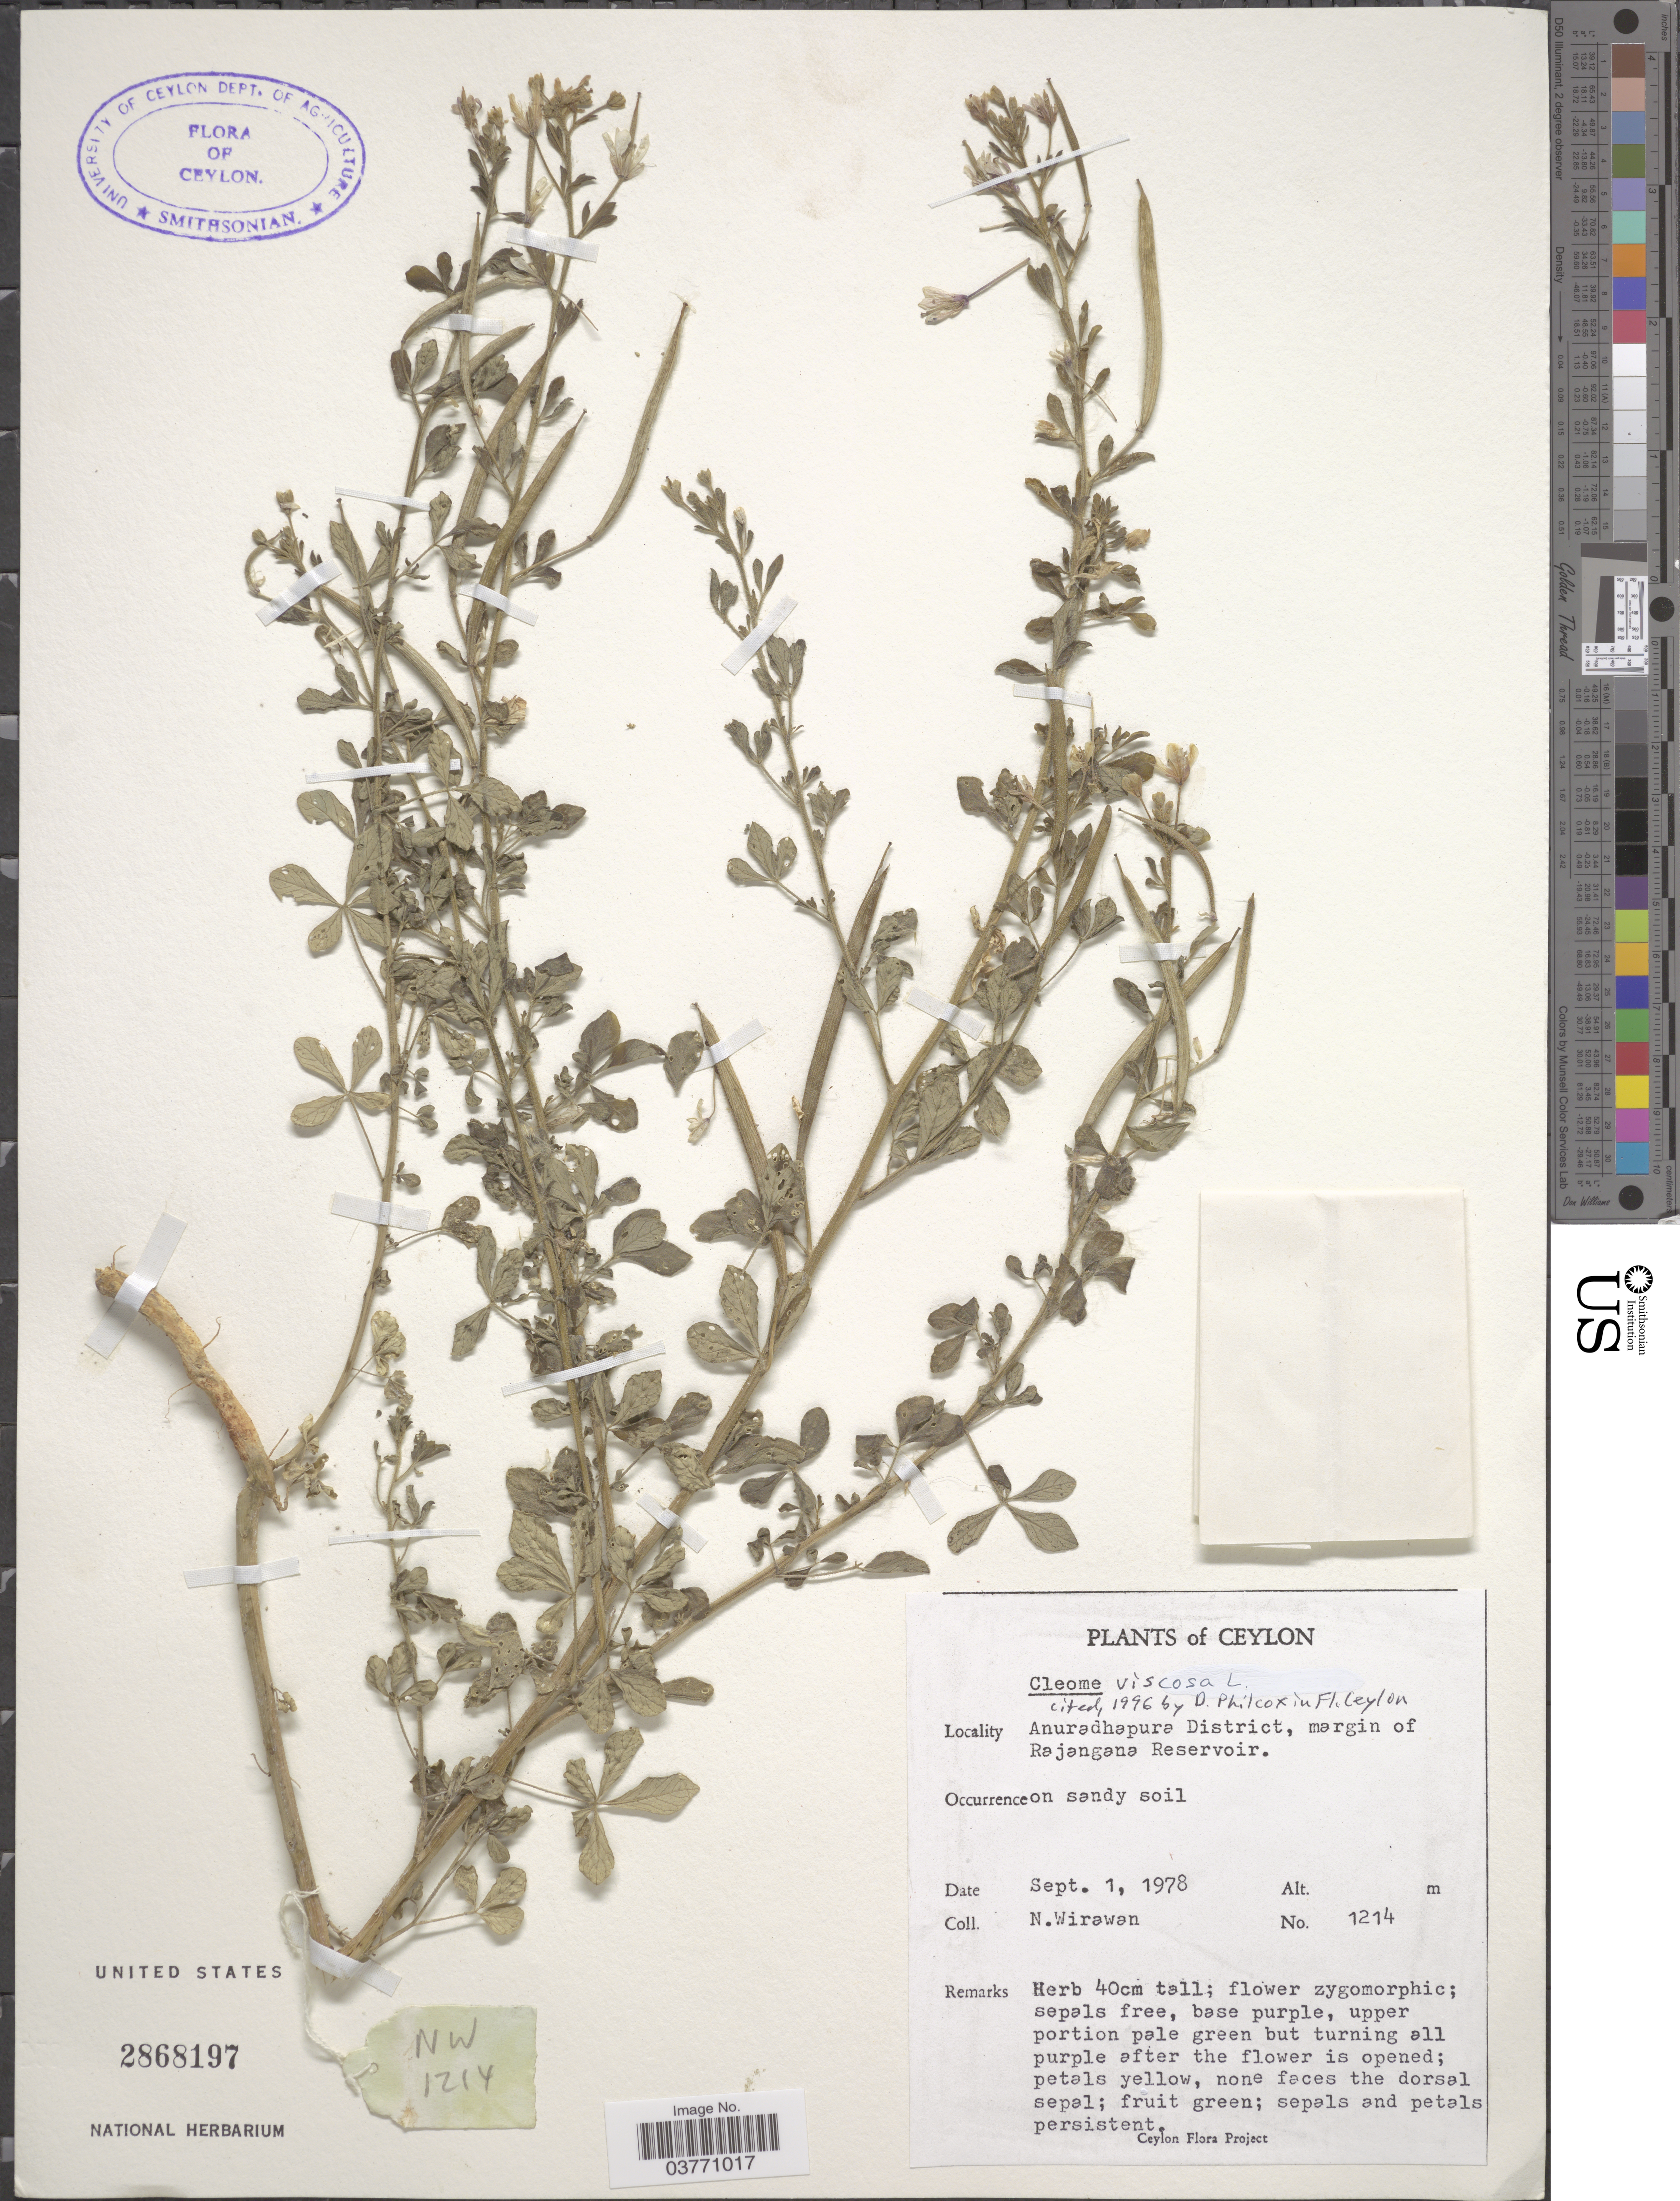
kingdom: Plantae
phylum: Tracheophyta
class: Magnoliopsida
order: Brassicales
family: Cleomaceae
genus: Arivela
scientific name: Arivela viscosa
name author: (L.) Raf.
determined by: Strong, M. T., (US), Smithsonian Institution - National Museum of Natural History (UNITED STATES)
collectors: N. Wirawan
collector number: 1214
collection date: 1978-09-01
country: Sri Lanka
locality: Ceylon. Anuradhapura District, margin of Rajangana Reservoir.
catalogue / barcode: US 2868197